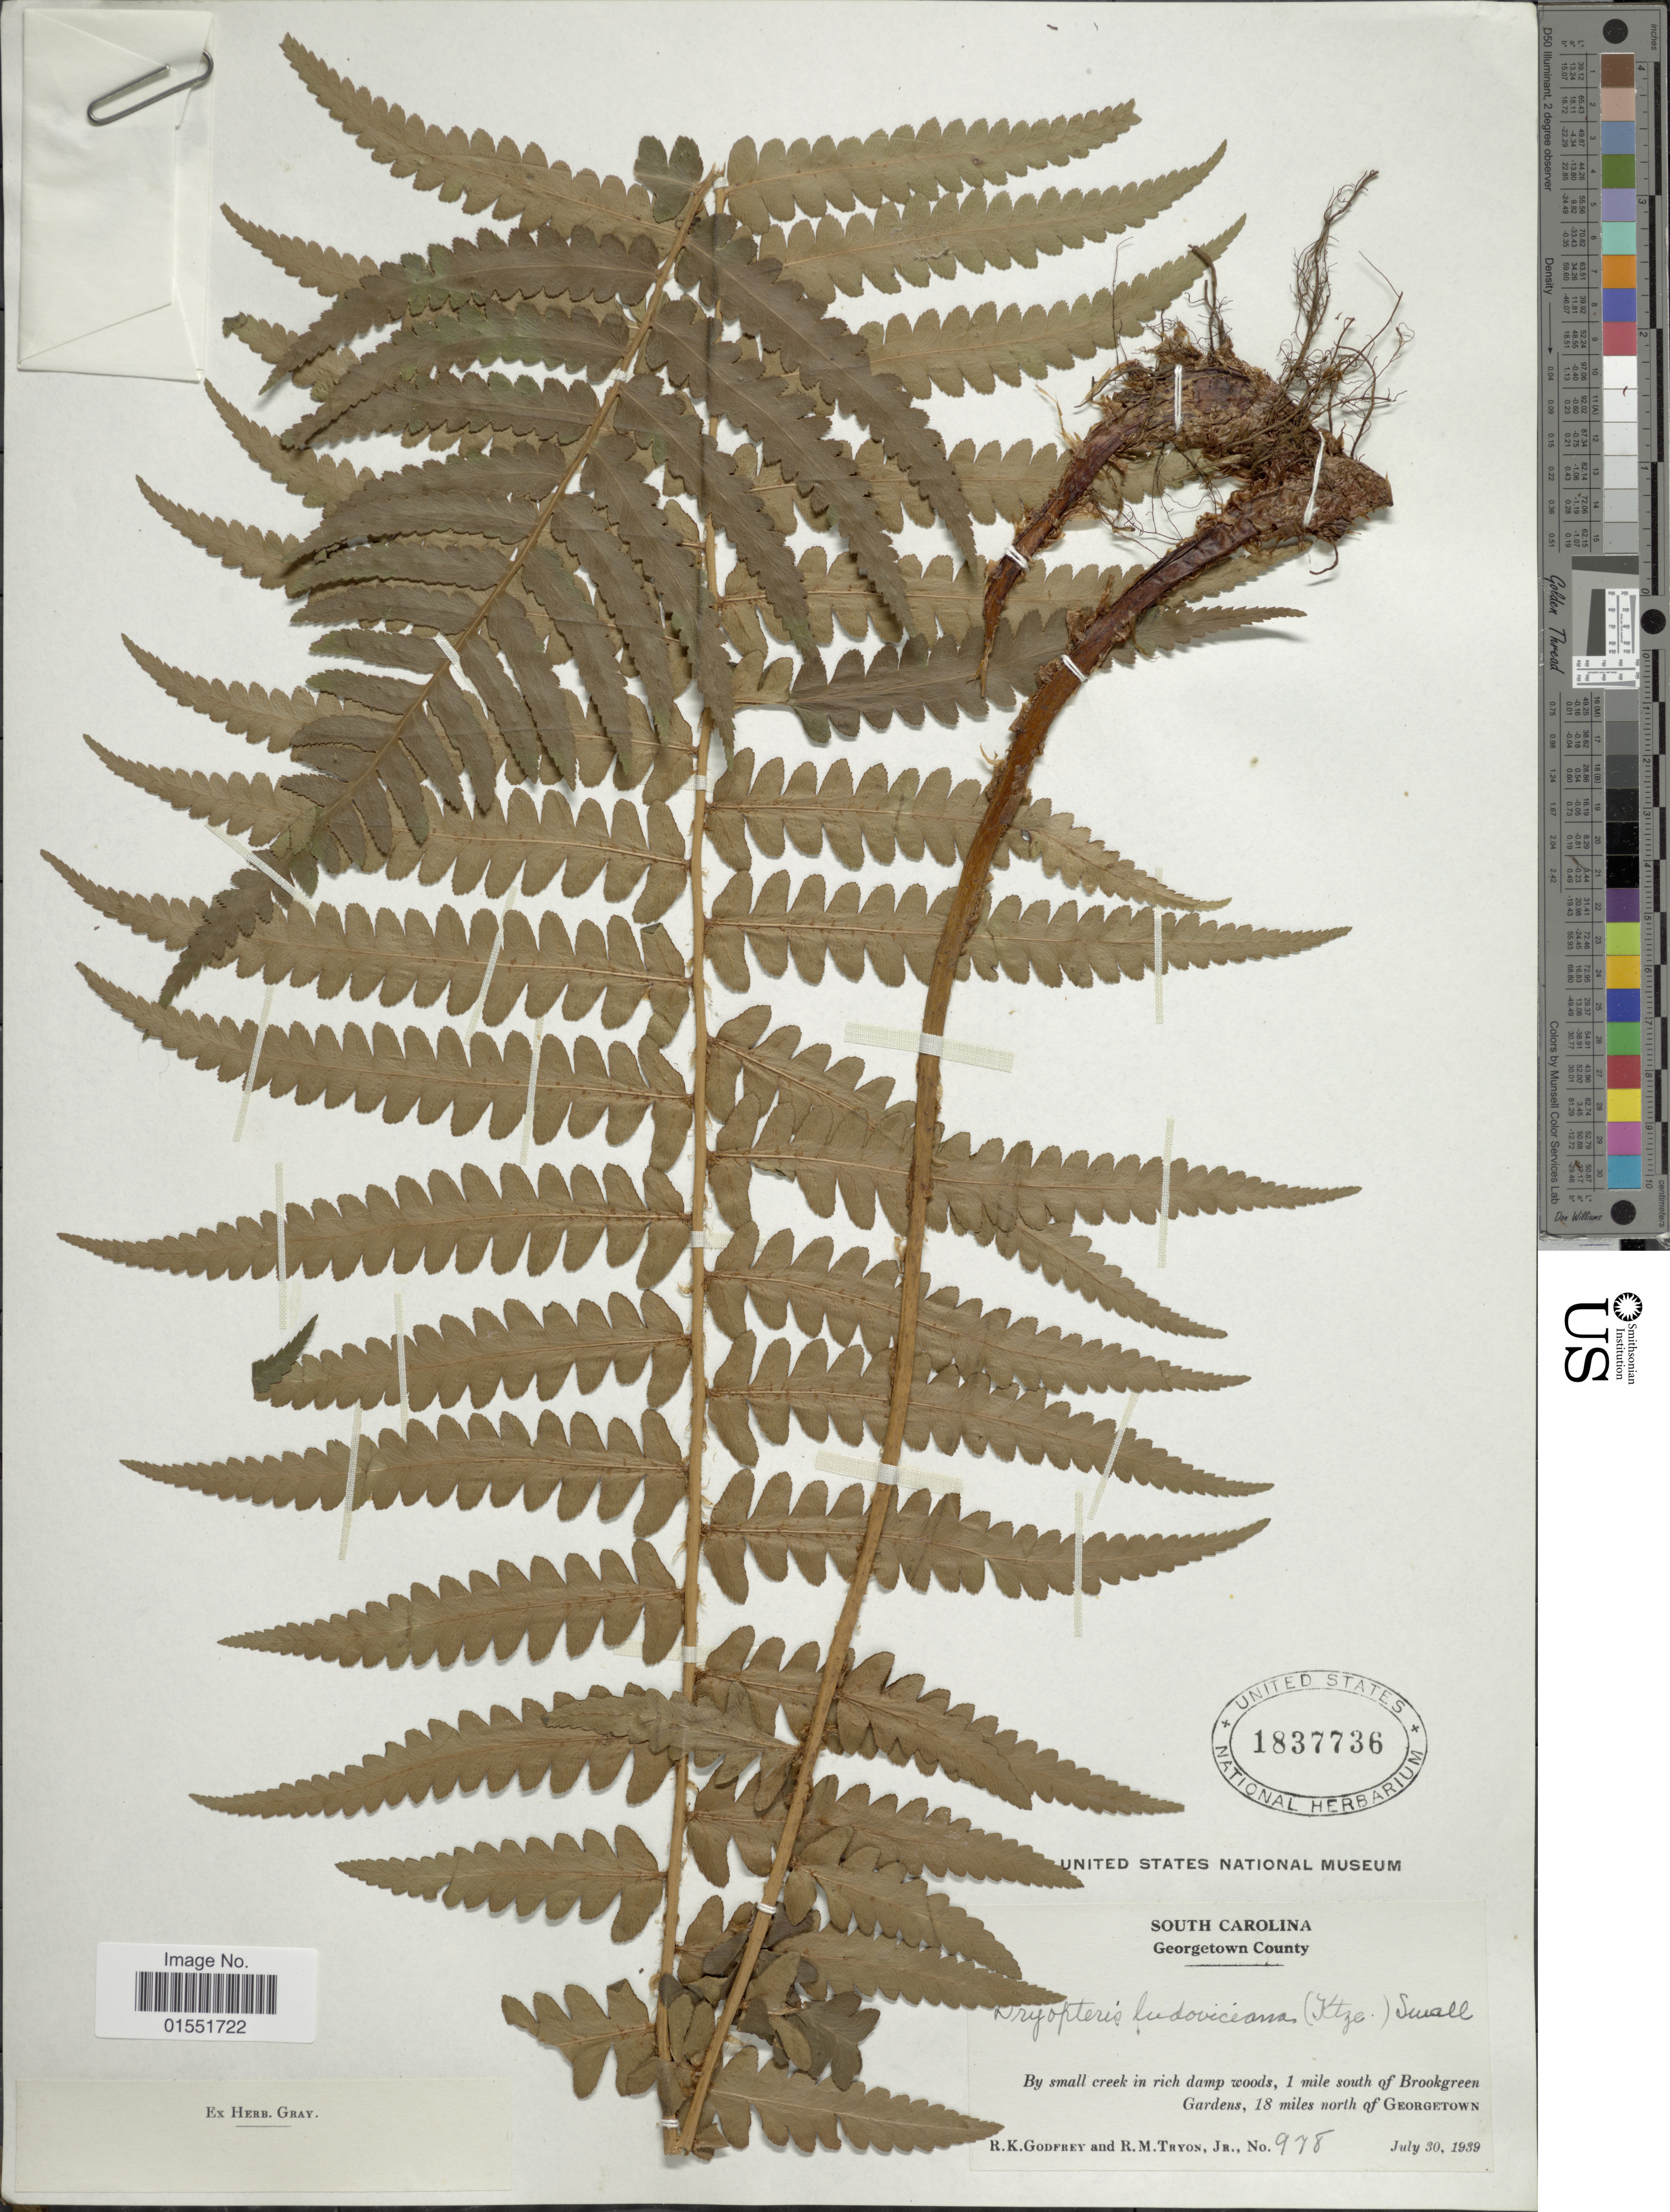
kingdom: Plantae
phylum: Tracheophyta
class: Polypodiopsida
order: Polypodiales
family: Dryopteridaceae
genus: Dryopteris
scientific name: Dryopteris ludoviciana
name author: (Kunze) Small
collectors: R. K. Godfrey & R. M. Tryon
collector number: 978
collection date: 1939-07-30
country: United States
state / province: South Carolina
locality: Georgetown County. By small creek in rich damp woods, 1 mile south of Brookgreen Gardens, 18 miles north of Georgetown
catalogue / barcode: US 1837736